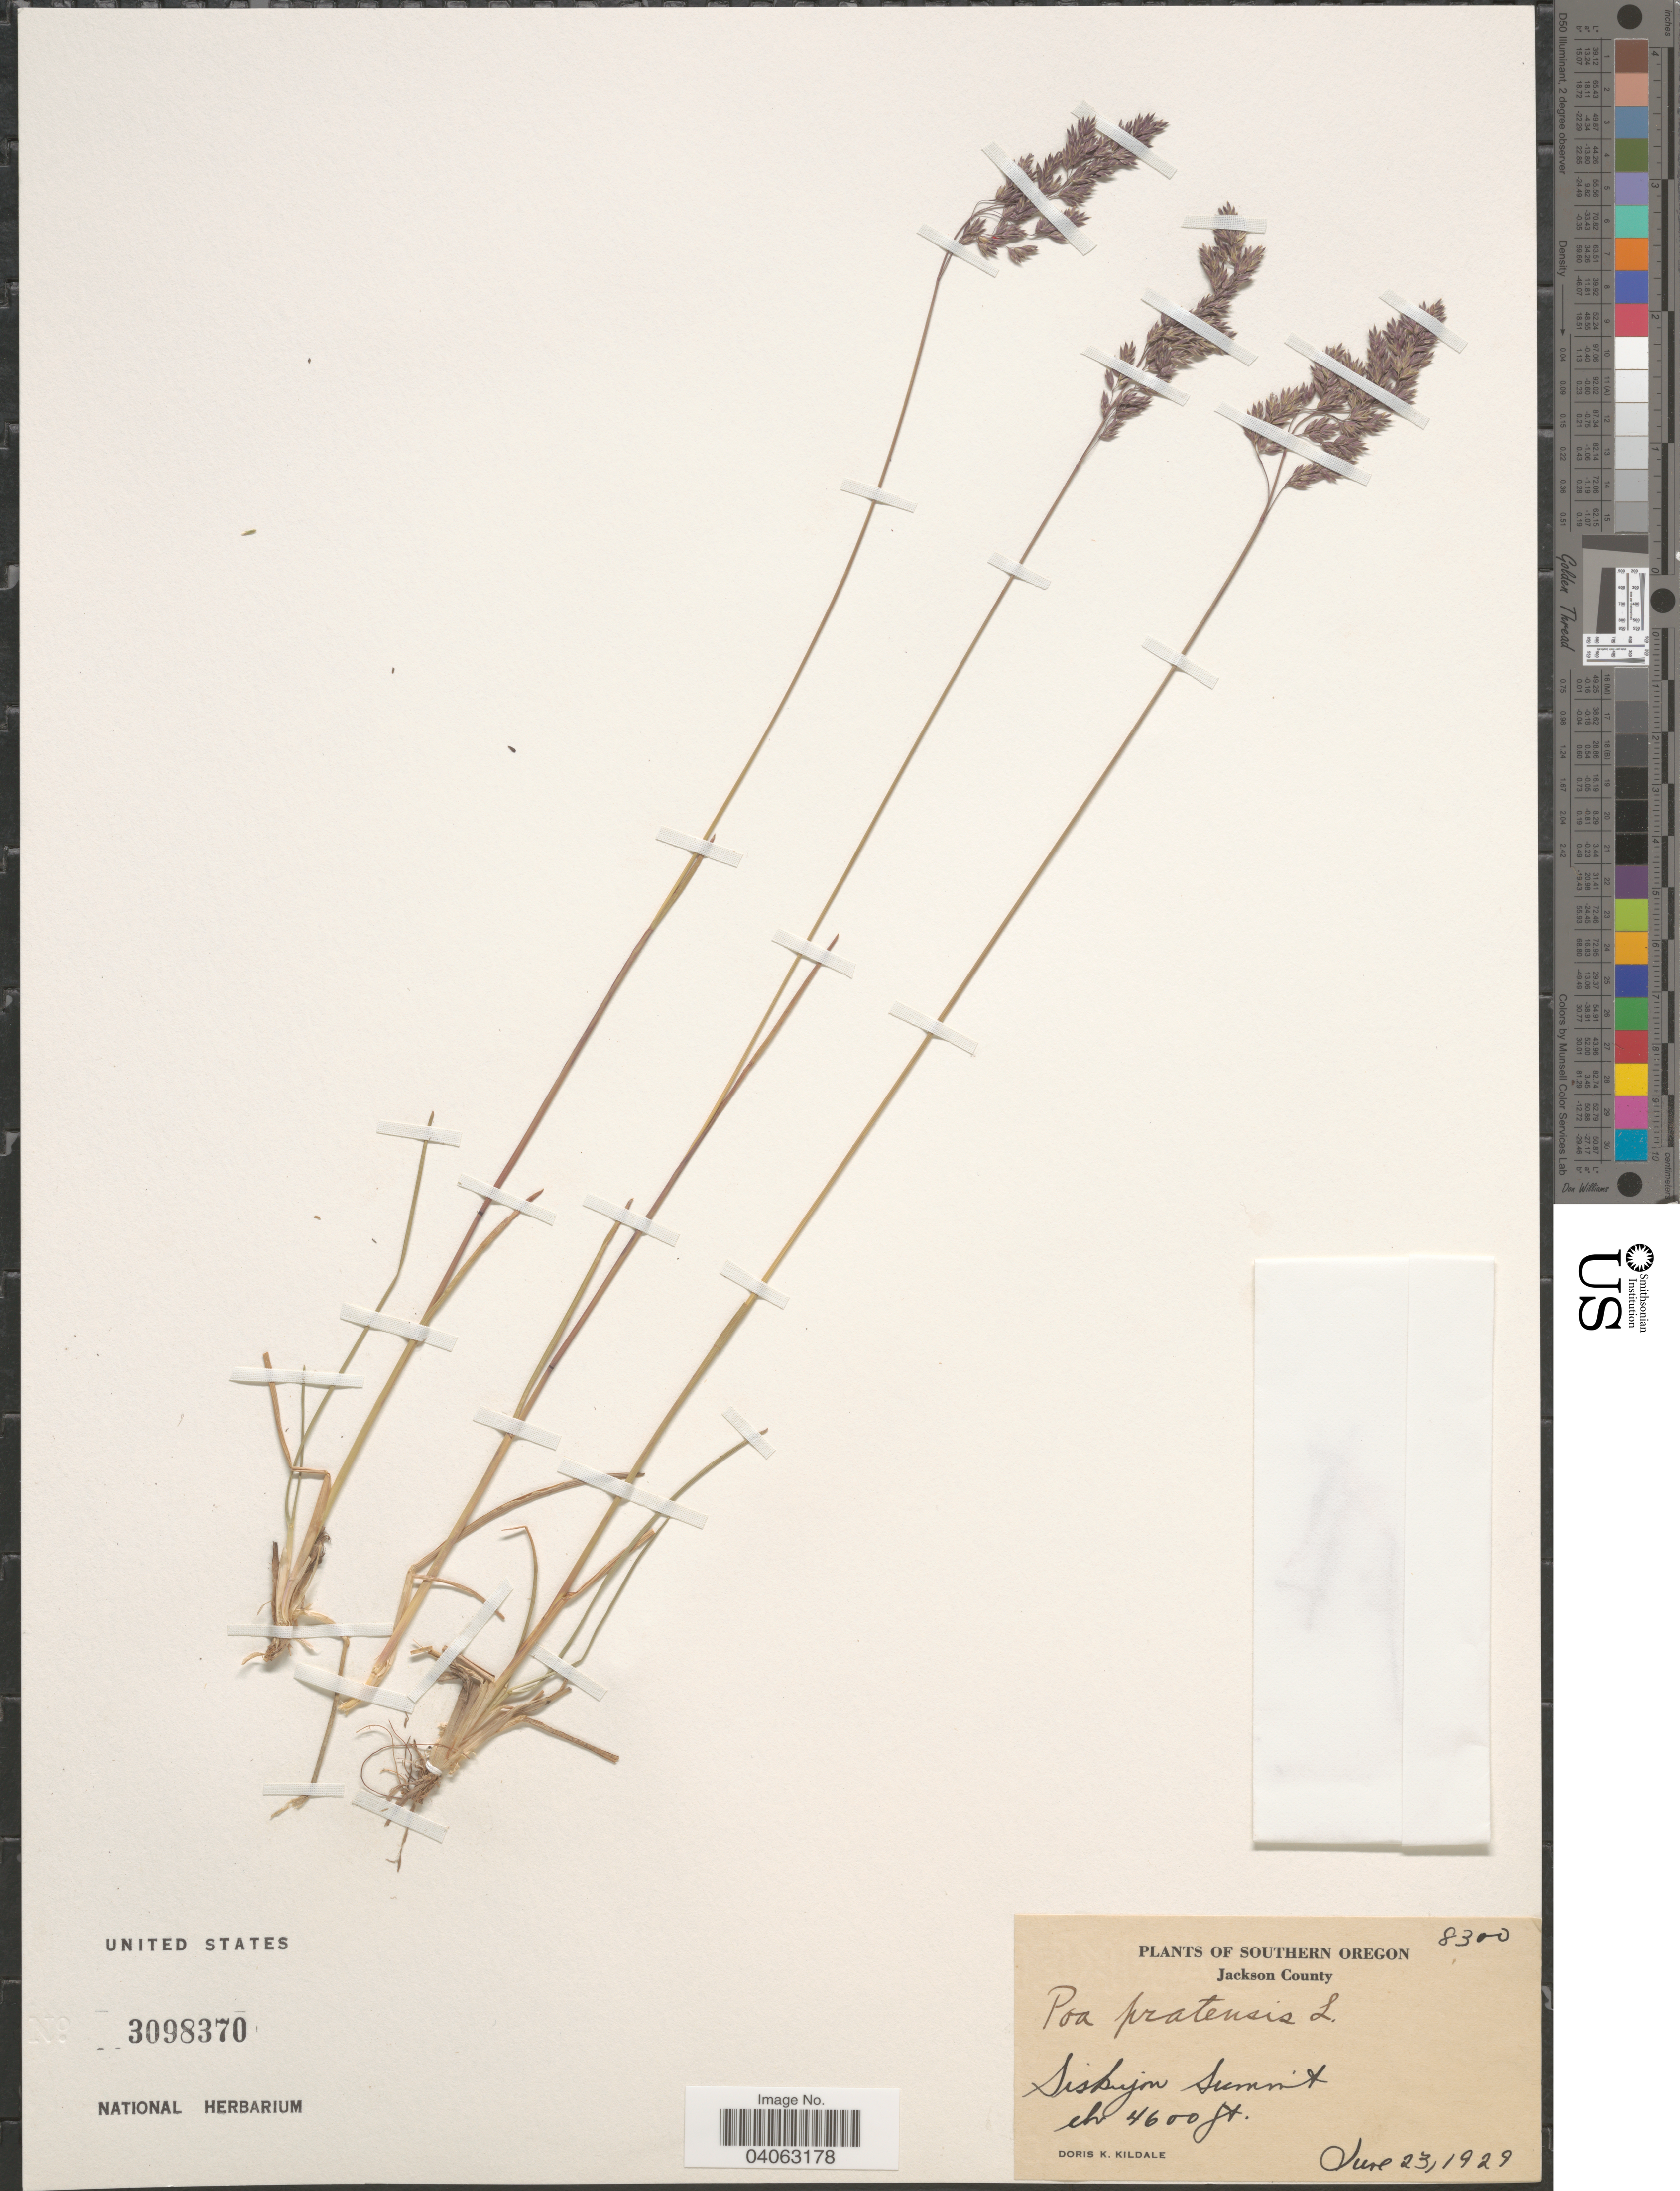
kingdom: Plantae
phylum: Tracheophyta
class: Liliopsida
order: Poales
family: Poaceae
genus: Poa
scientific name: Poa pratensis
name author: L.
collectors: D. Kildale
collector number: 8300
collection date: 1929-06-23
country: United States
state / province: Oregon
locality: Southern Oregon. Jackson County. Siskiyou Summit.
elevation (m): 1402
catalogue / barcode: US 3098370